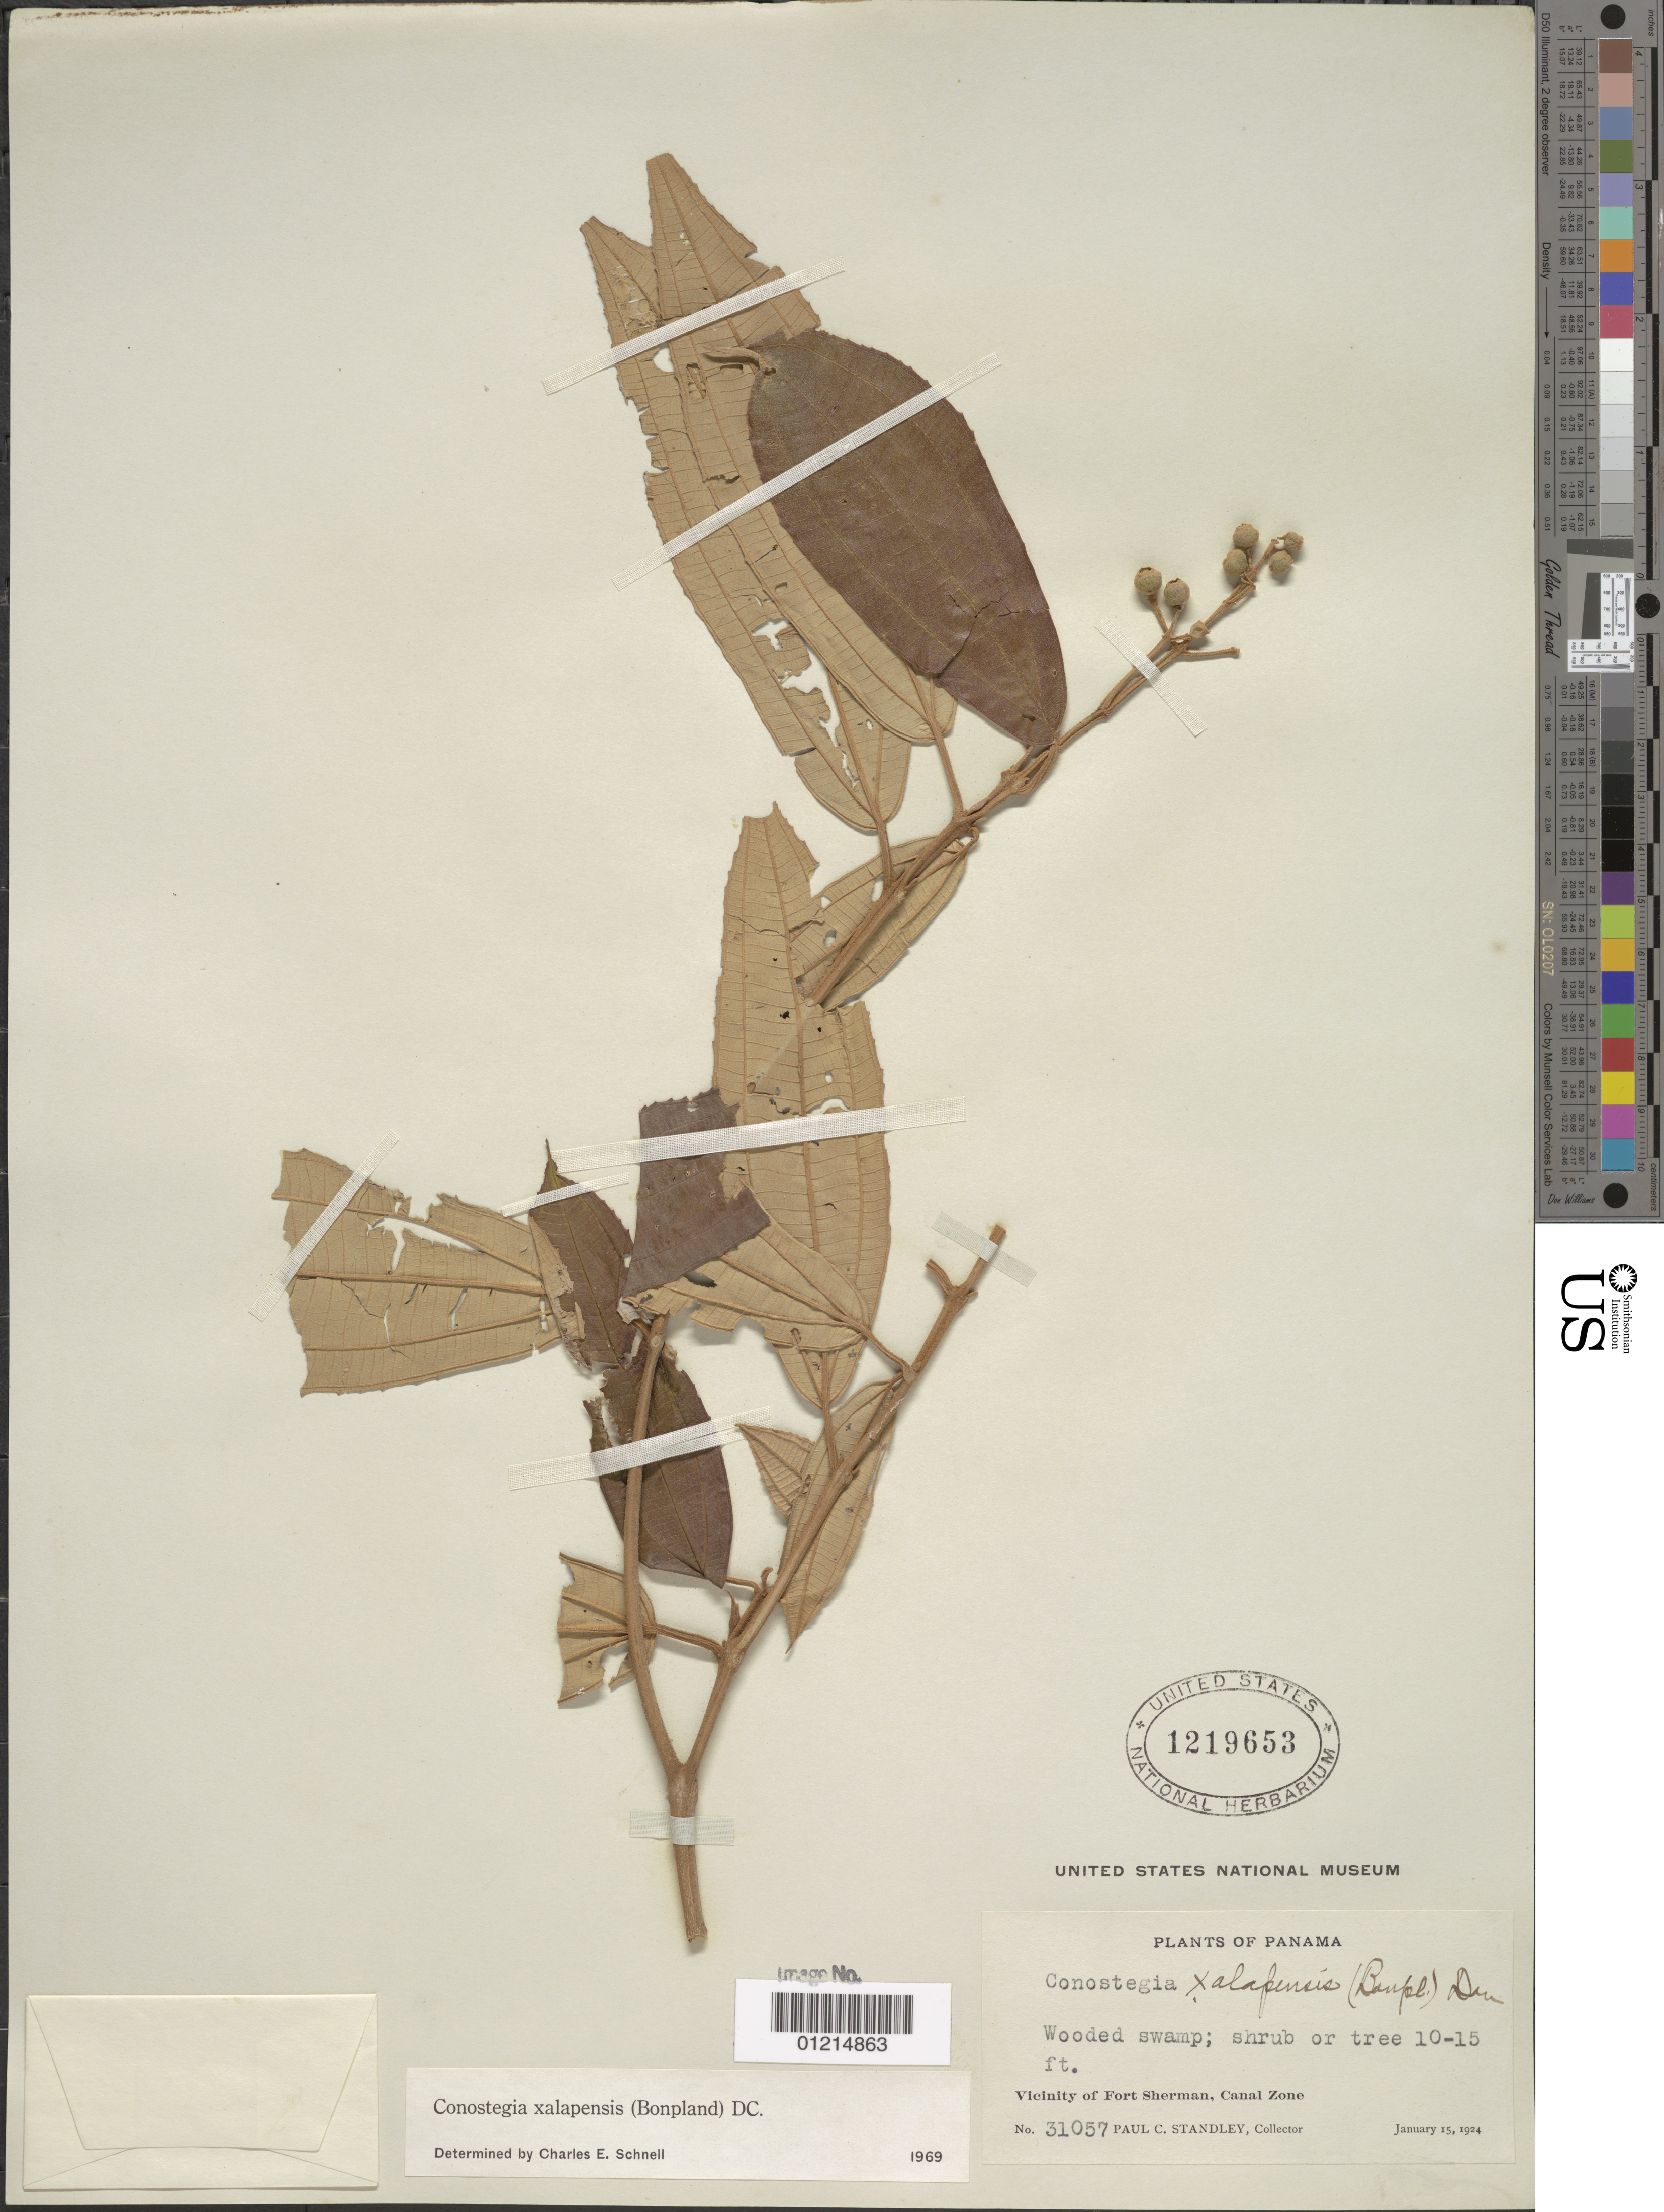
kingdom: Plantae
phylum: Tracheophyta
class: Magnoliopsida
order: Myrtales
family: Melastomataceae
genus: Conostegia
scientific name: Conostegia quadrangularis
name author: Schltdl. ex Steud.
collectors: P. C. Standley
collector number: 31057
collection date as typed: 15 Jan 1924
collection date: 1924-01-15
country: Panama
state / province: Colón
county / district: Canal Zone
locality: Vicinity of Fort Sherman.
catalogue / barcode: US 1219653